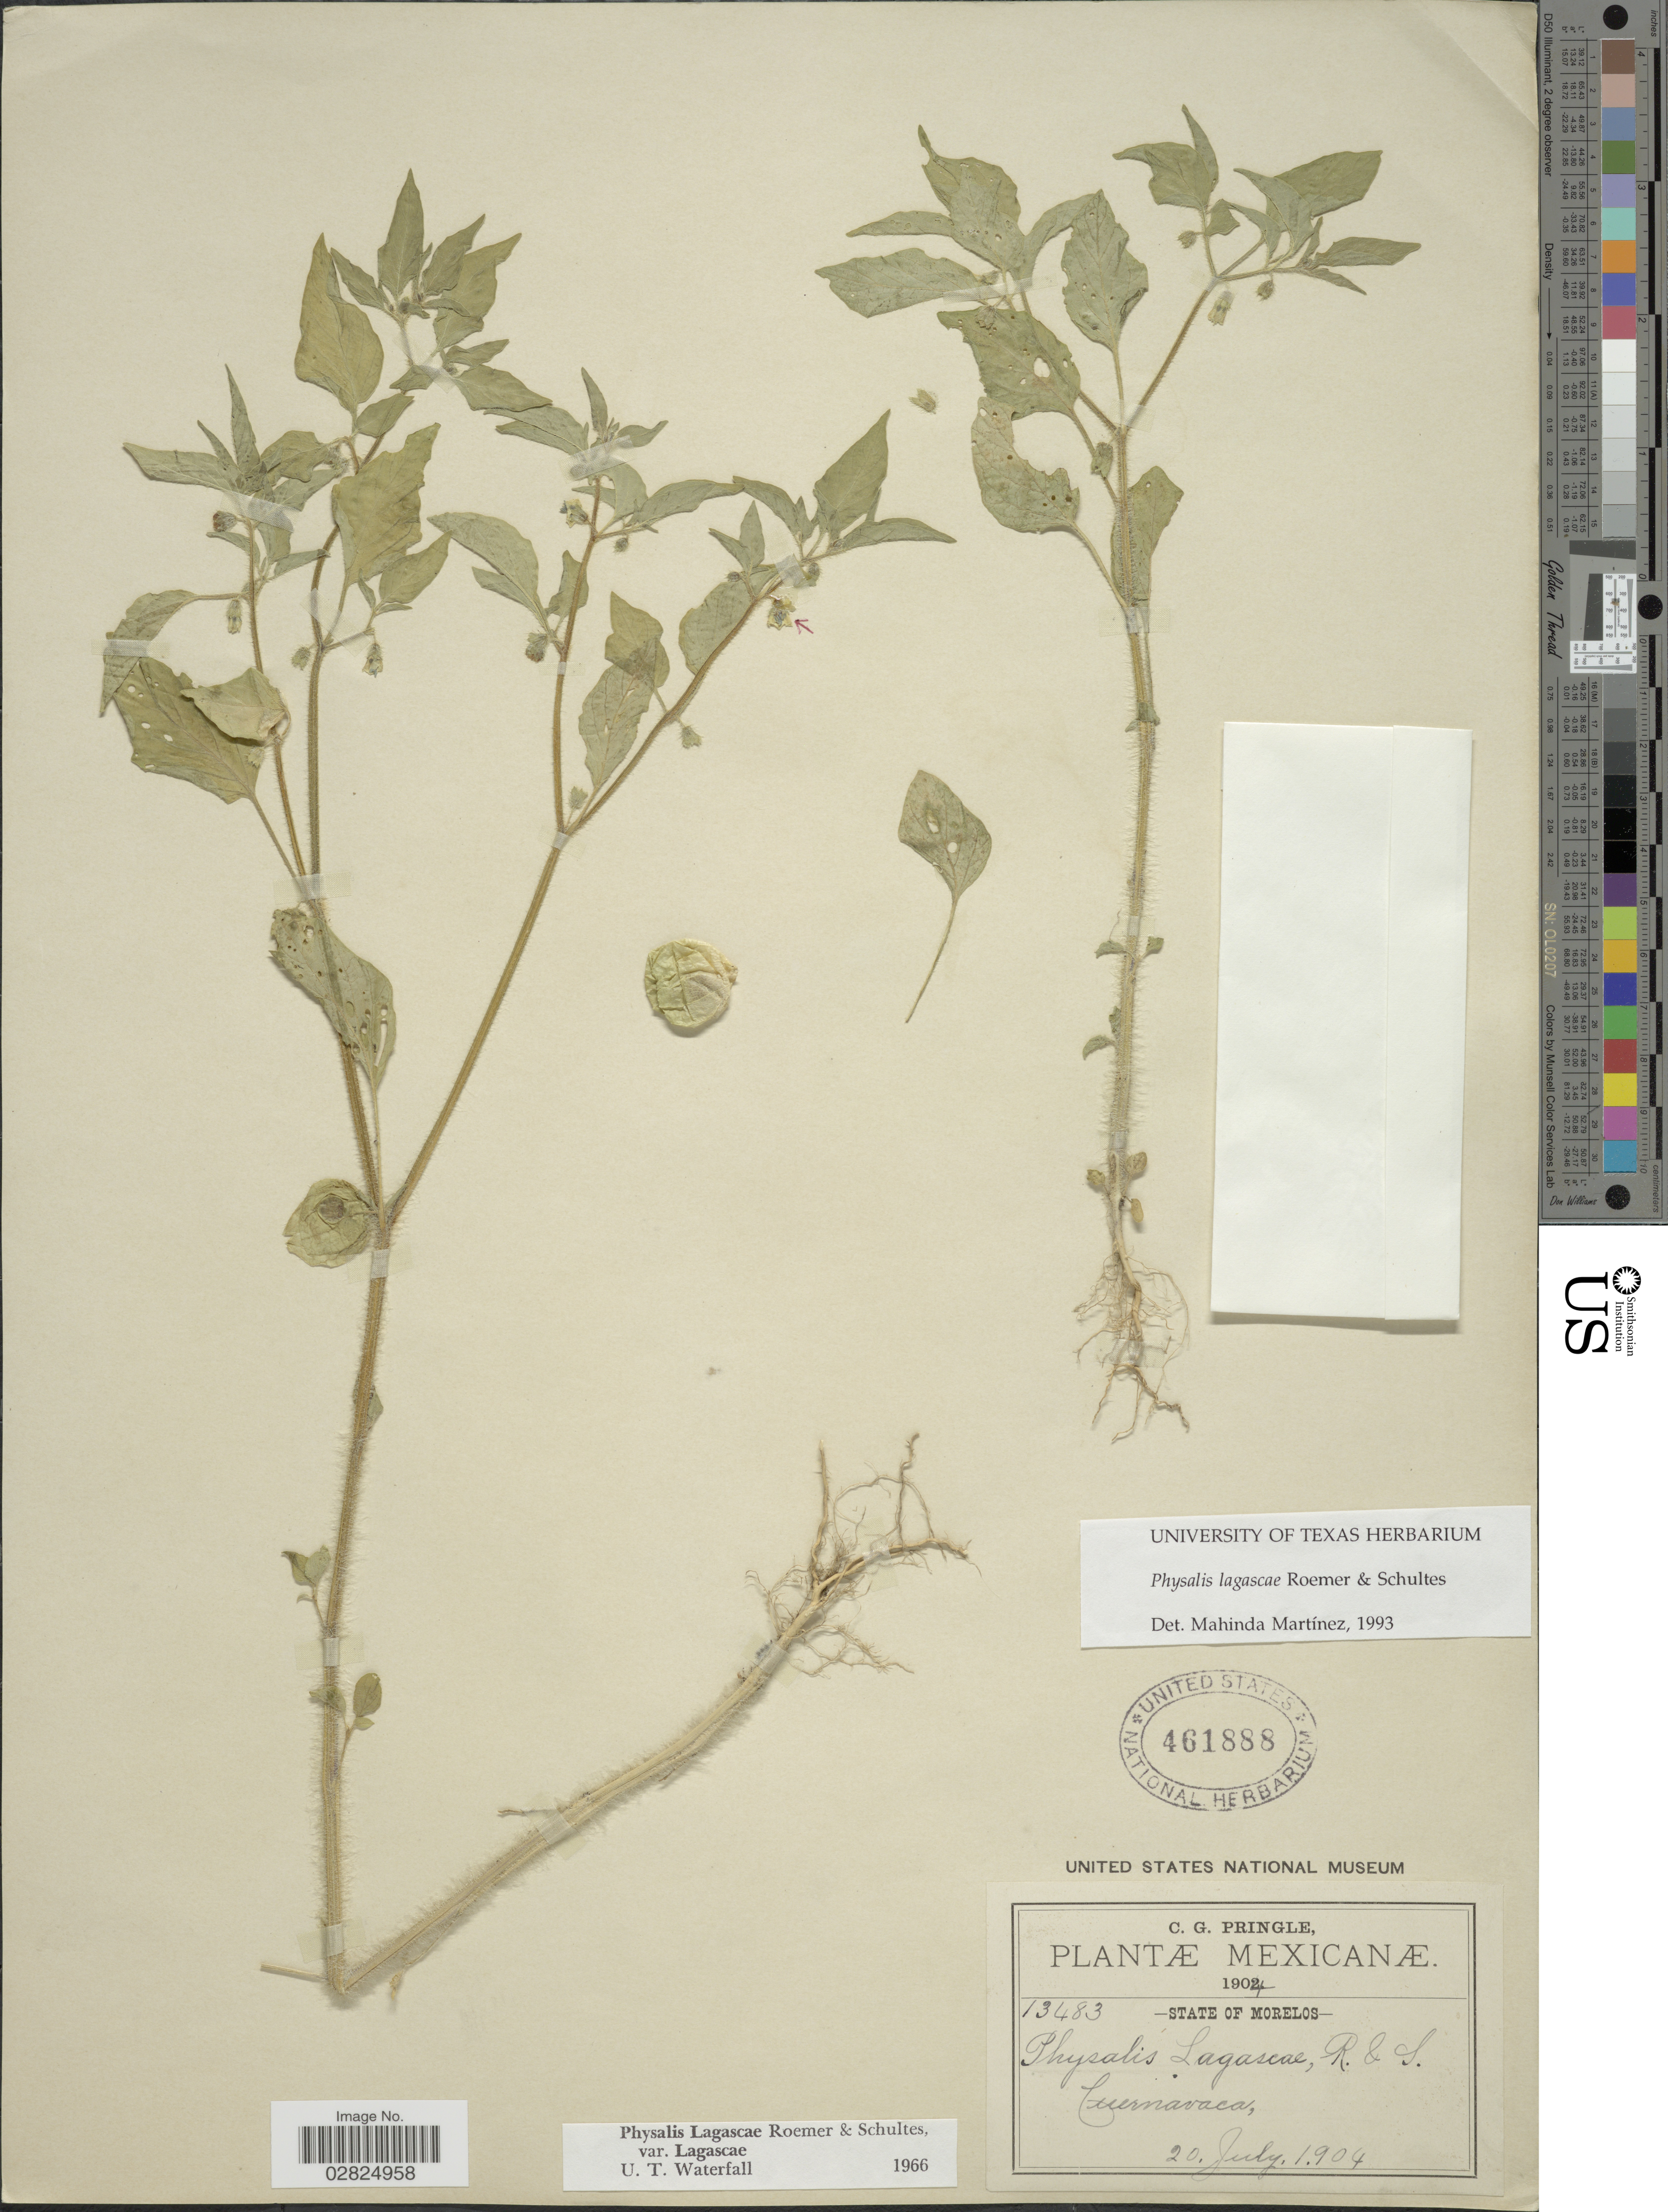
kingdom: Plantae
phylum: Tracheophyta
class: Magnoliopsida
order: Solanales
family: Solanaceae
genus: Physalis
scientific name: Physalis lagascae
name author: Roem. & Schult.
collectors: C. G. Pringle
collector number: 13483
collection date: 1904-07-20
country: Mexico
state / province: Morelos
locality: Cuernavaca.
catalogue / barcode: US 461888